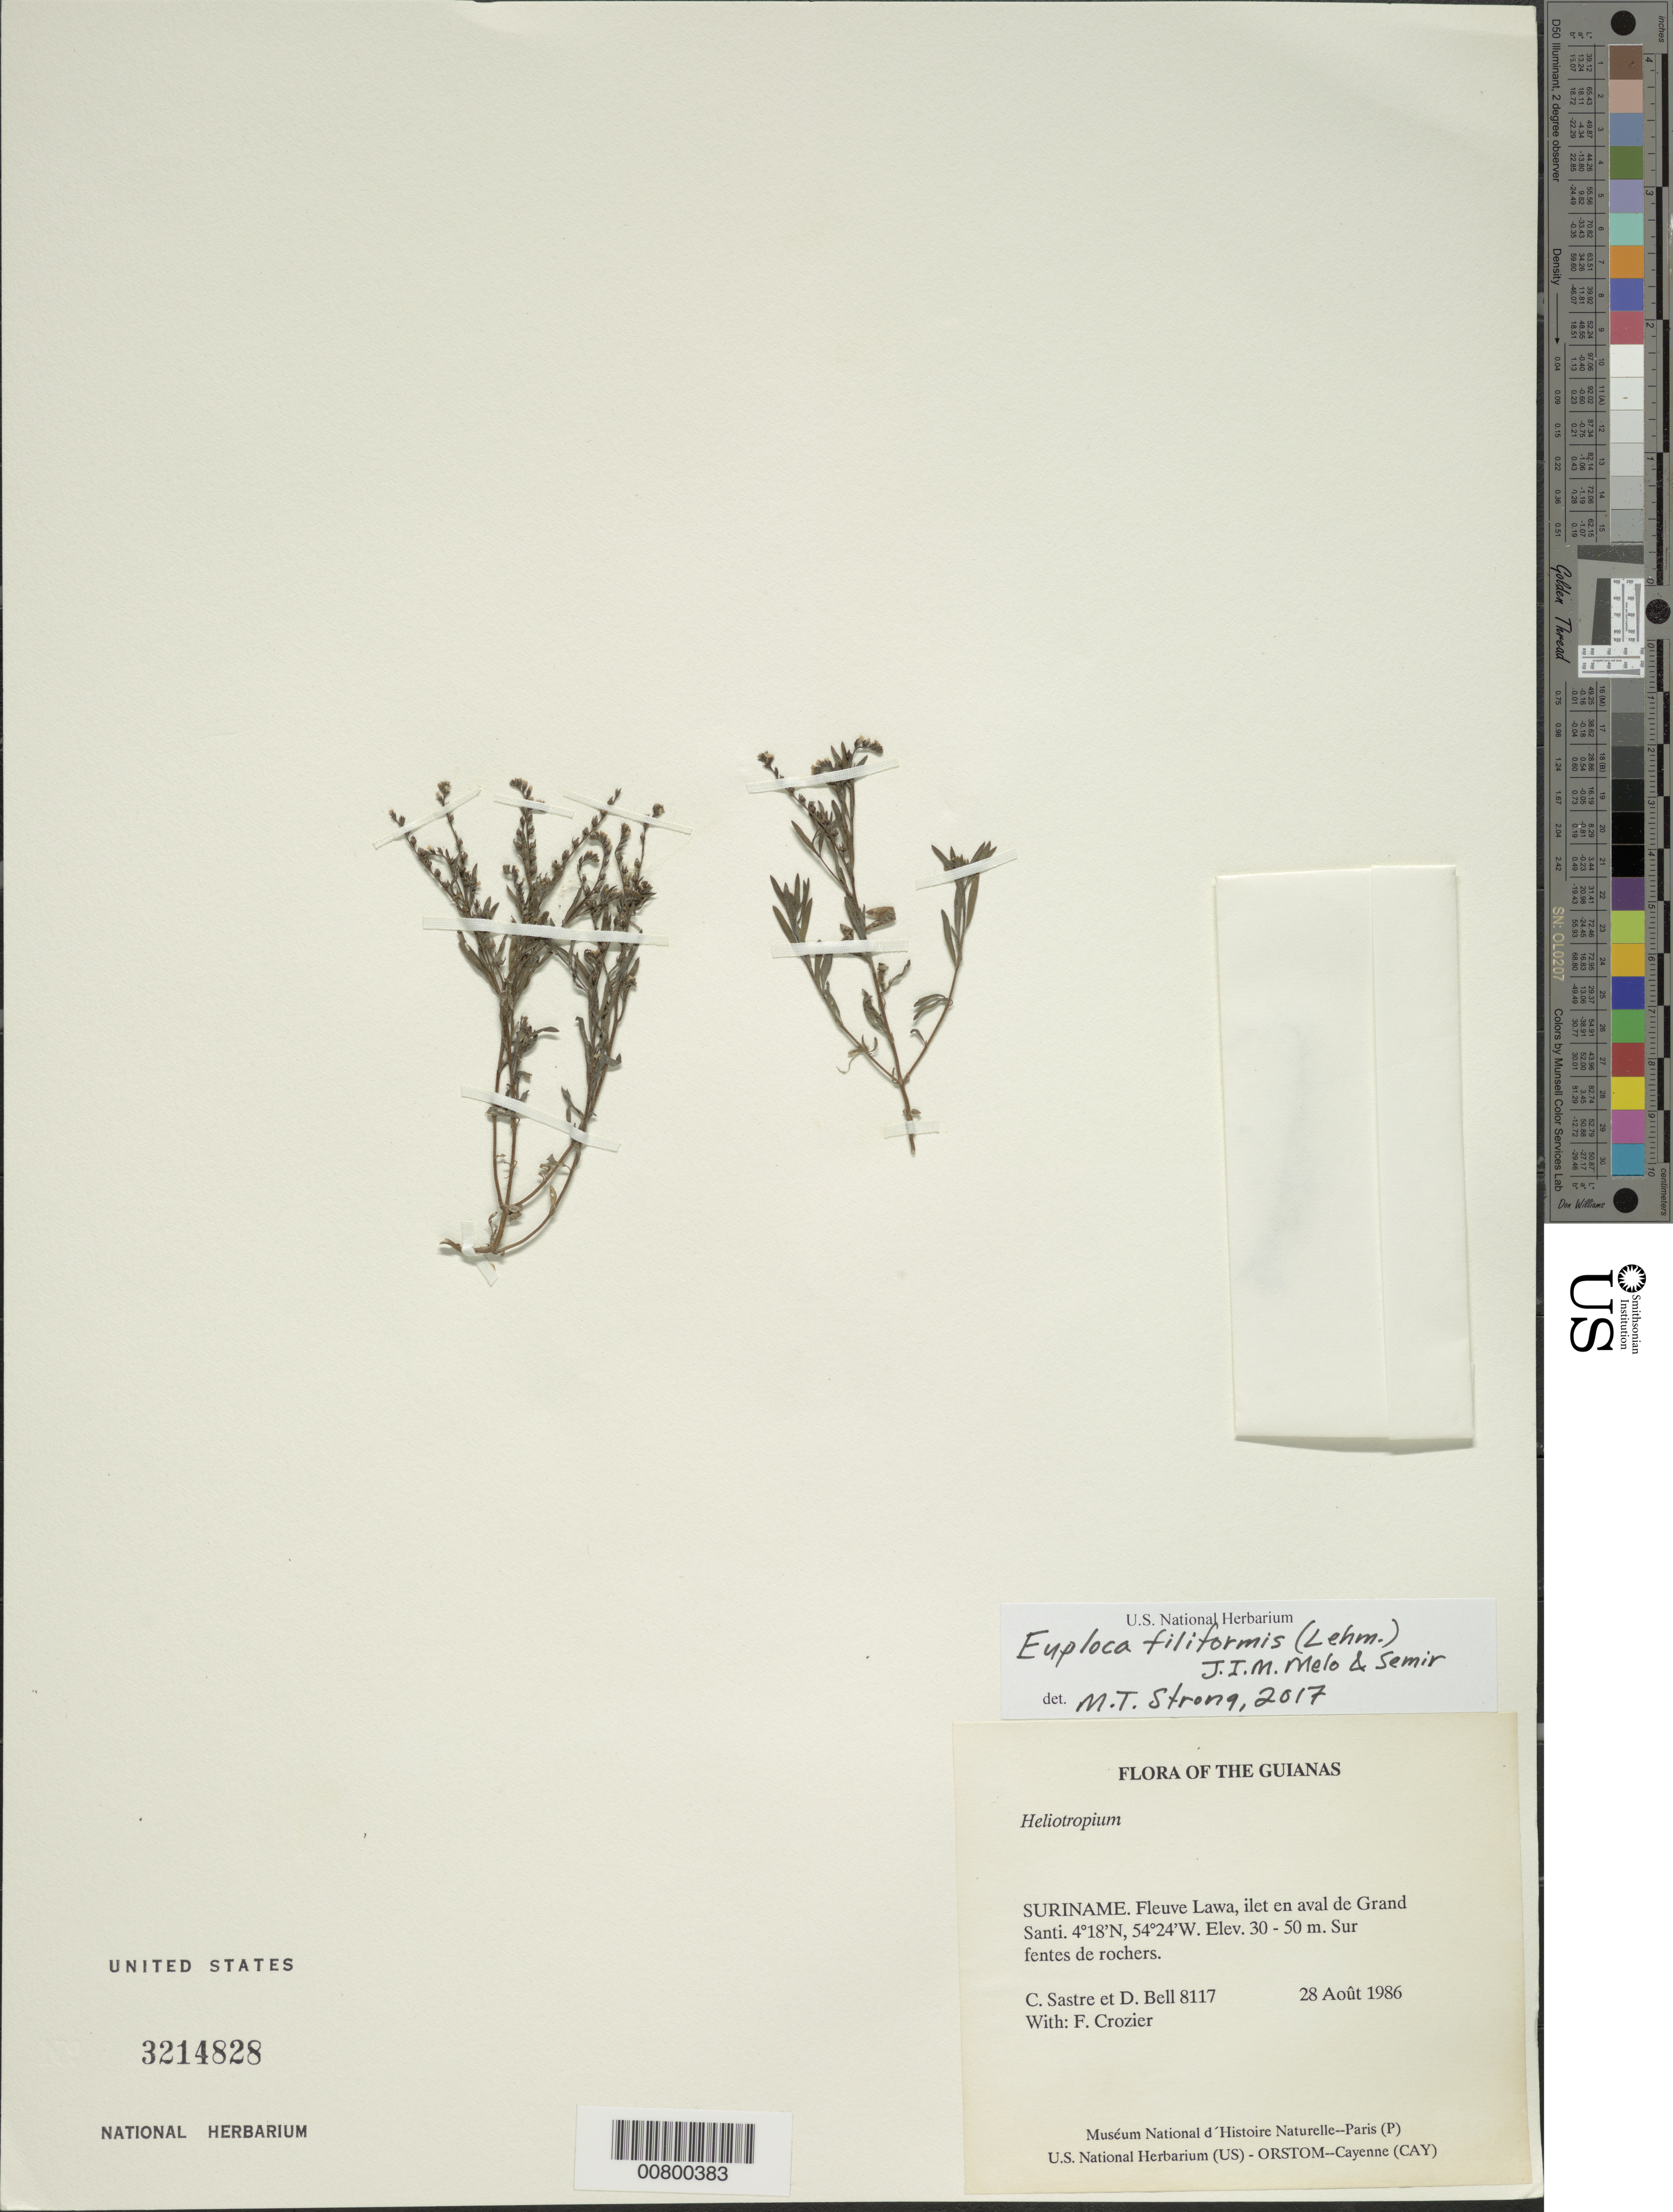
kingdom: Plantae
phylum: Tracheophyta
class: Magnoliopsida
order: Boraginales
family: Heliotropiaceae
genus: Euploca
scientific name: Euploca filiformis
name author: (Lehm.) J.I.M. Melo & Semir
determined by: Strong, Mark T., (BOT), Smithsonian Institution - National Museum of Natural History (UNITED STATES)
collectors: C. H. L. Sastre, D. A. Bell & F. Crozier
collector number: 8117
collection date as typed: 28 August 1986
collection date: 1986-08-28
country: Suriname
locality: Fleuve Lawa, ilet en aval de Grand Santi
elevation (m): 30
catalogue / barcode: US 3214828